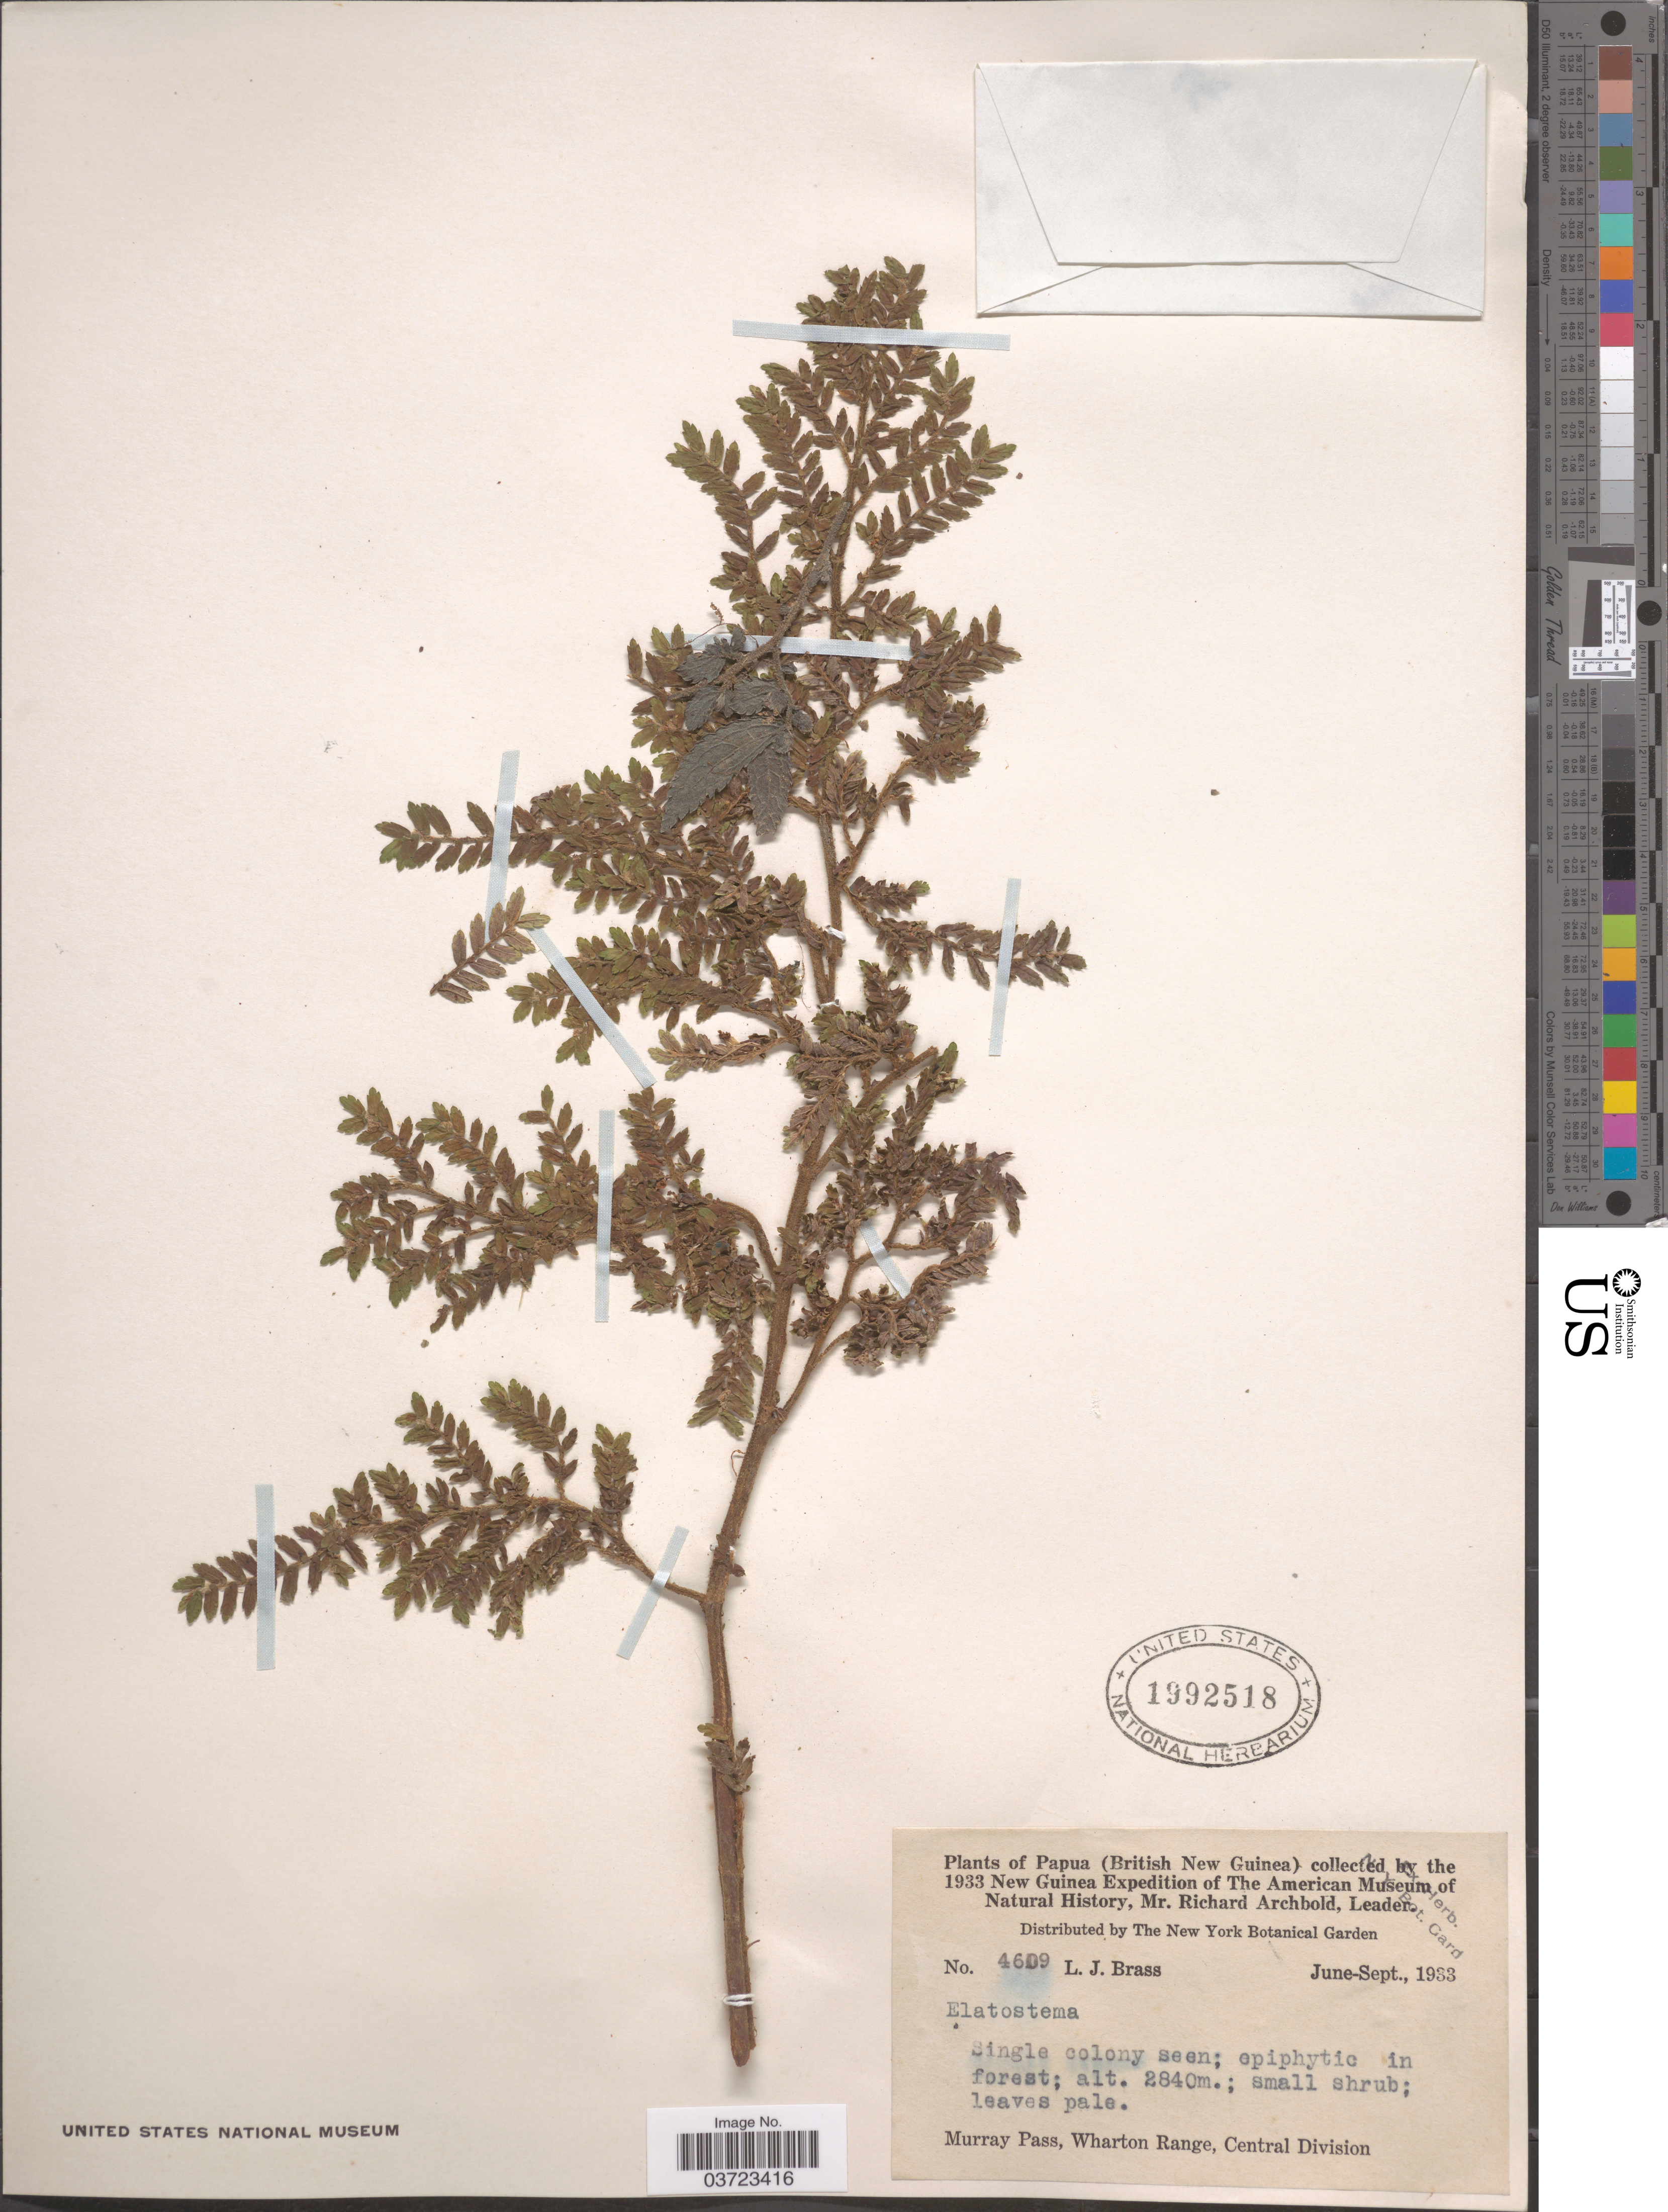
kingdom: Plantae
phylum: Tracheophyta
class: Magnoliopsida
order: Rosales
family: Urticaceae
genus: Elatostema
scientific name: Elatostema sp.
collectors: L. J. Brass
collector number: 4609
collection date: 1933-06/1933-09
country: Papua New Guinea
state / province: Central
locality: Papua (British New Guinea). Murray Pass, Wharton Range, Central Division.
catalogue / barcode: US 1992518